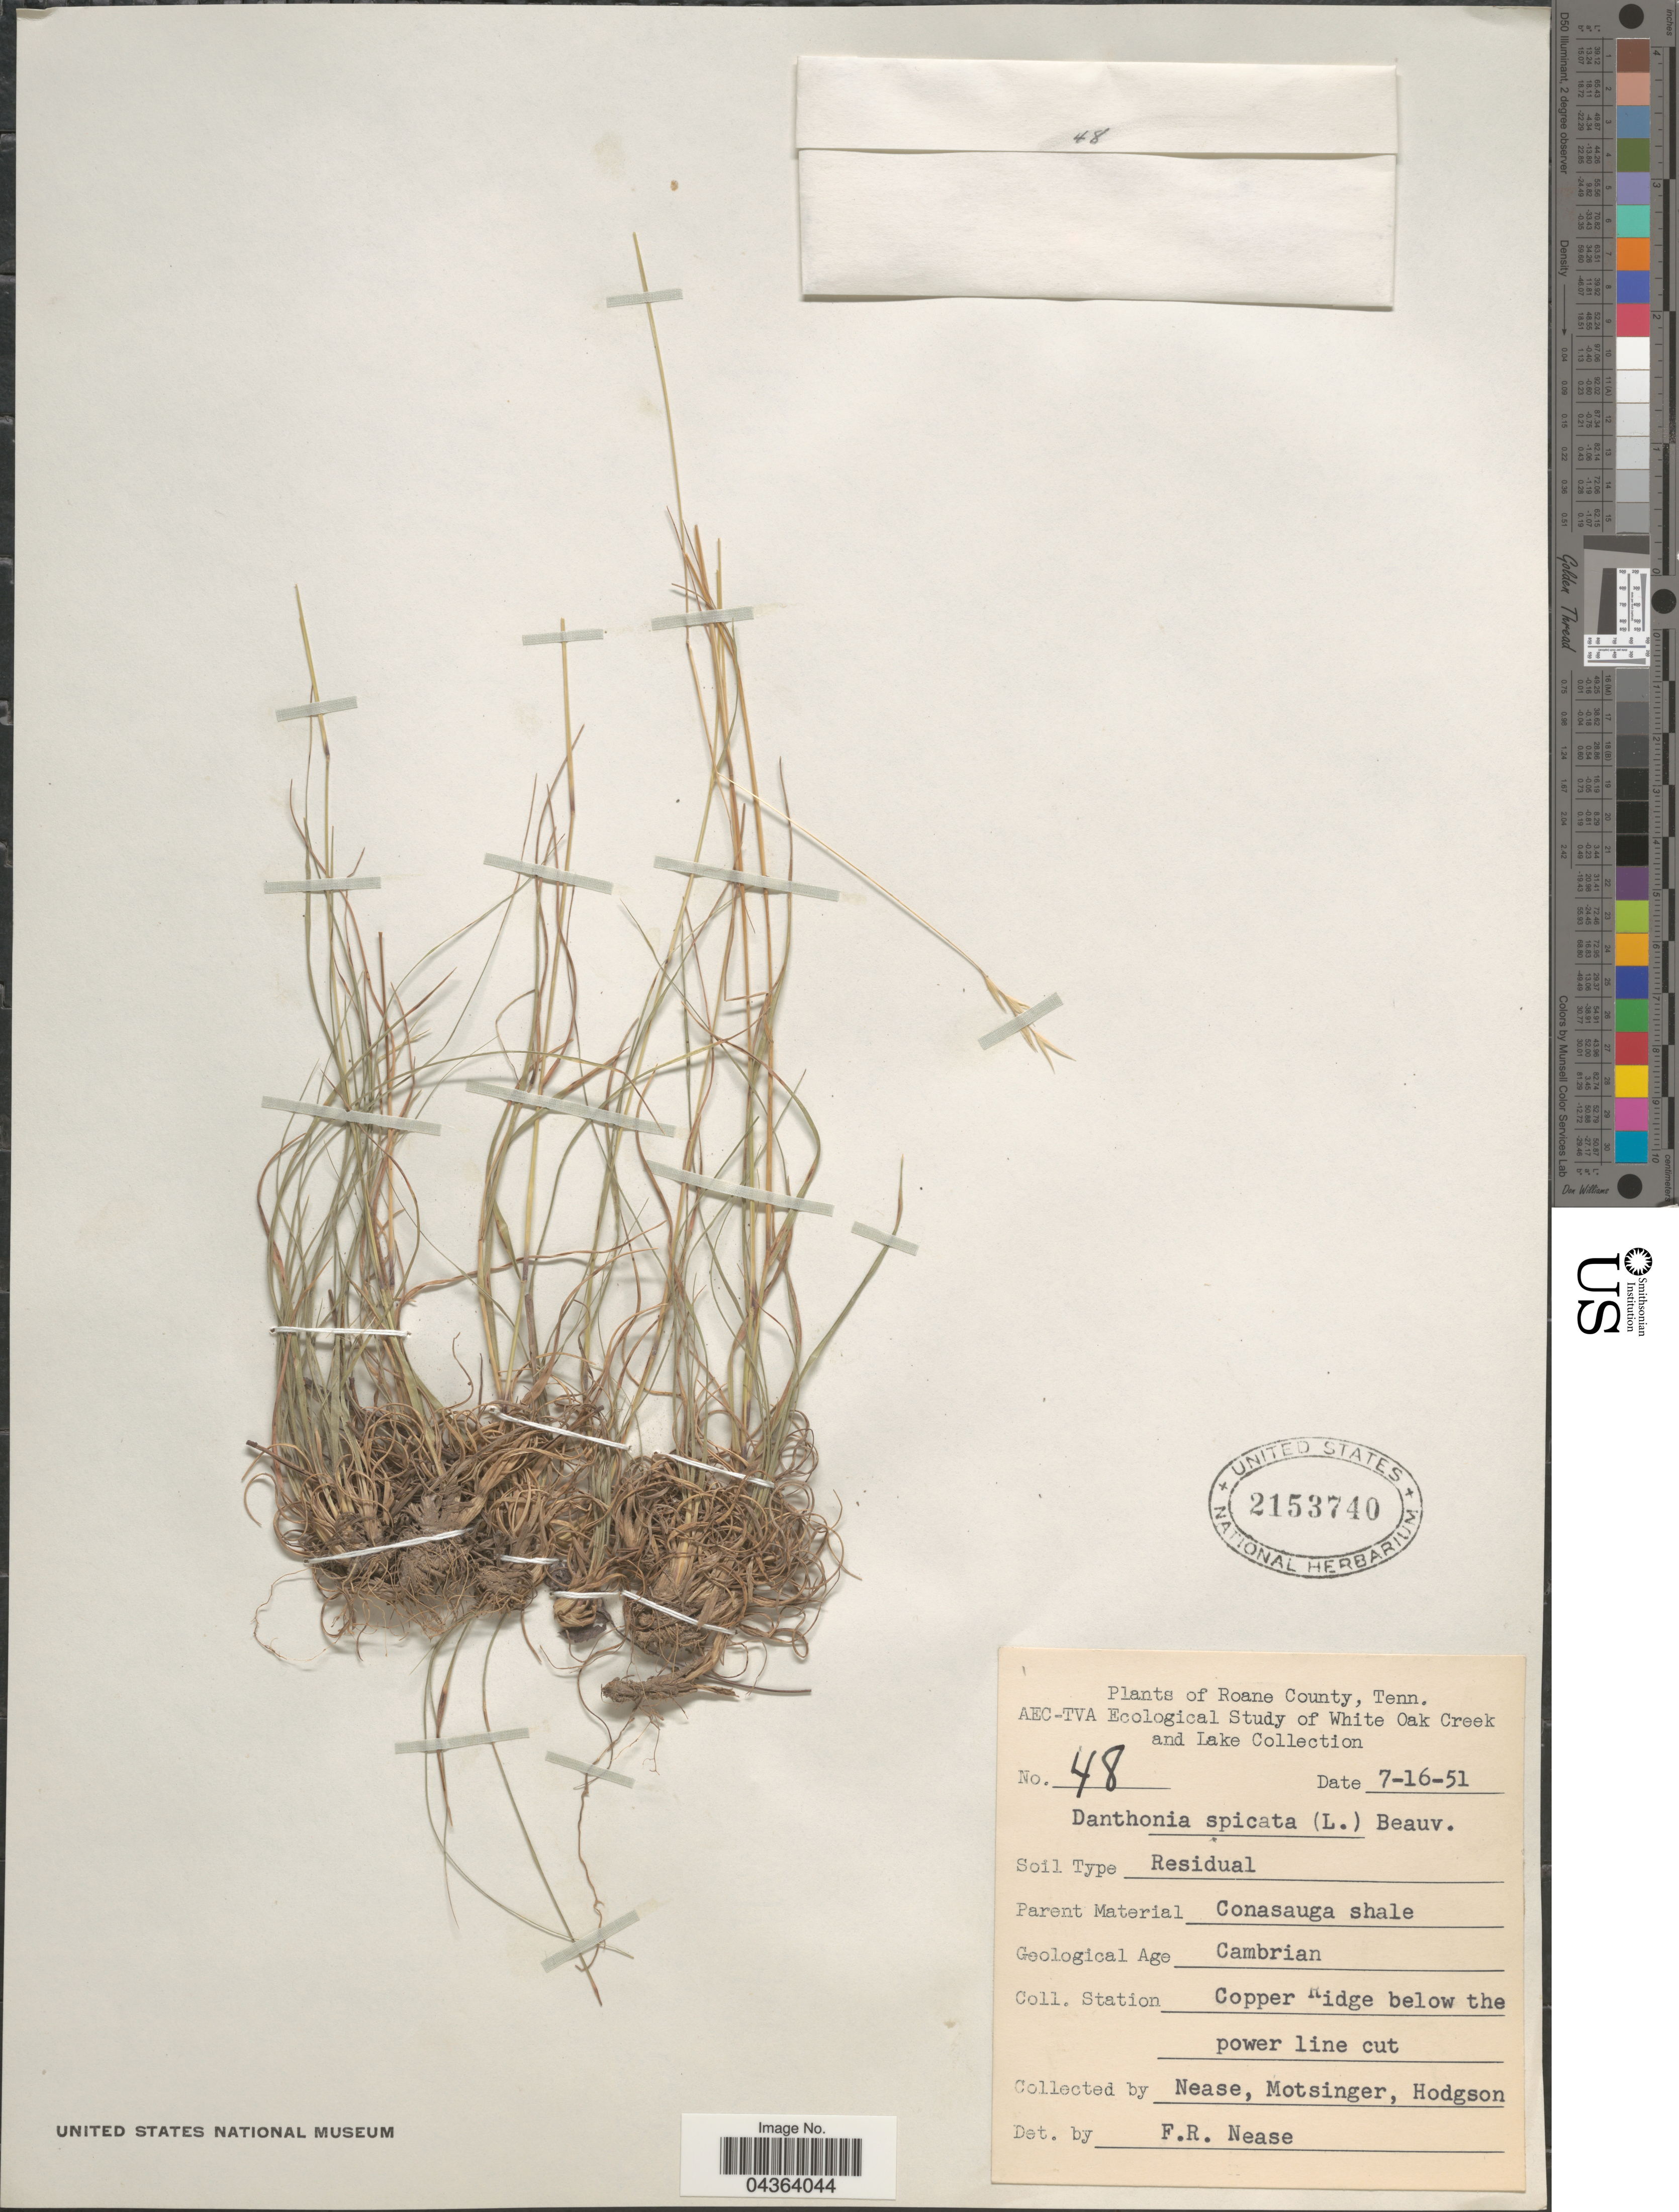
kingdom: Plantae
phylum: Tracheophyta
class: Liliopsida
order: Poales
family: Poaceae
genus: Danthonia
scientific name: Danthonia spicata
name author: (L.) P. Beauv. ex Roem. & Schult.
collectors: Nease, Motsinger & -. Hodgson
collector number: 48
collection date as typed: Transcribed d/m/y: 16/7/51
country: United States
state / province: Tennessee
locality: Roane County. Geological Age Cambrian. Station Copper Ridge below the power line cut.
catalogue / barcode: US 2153740